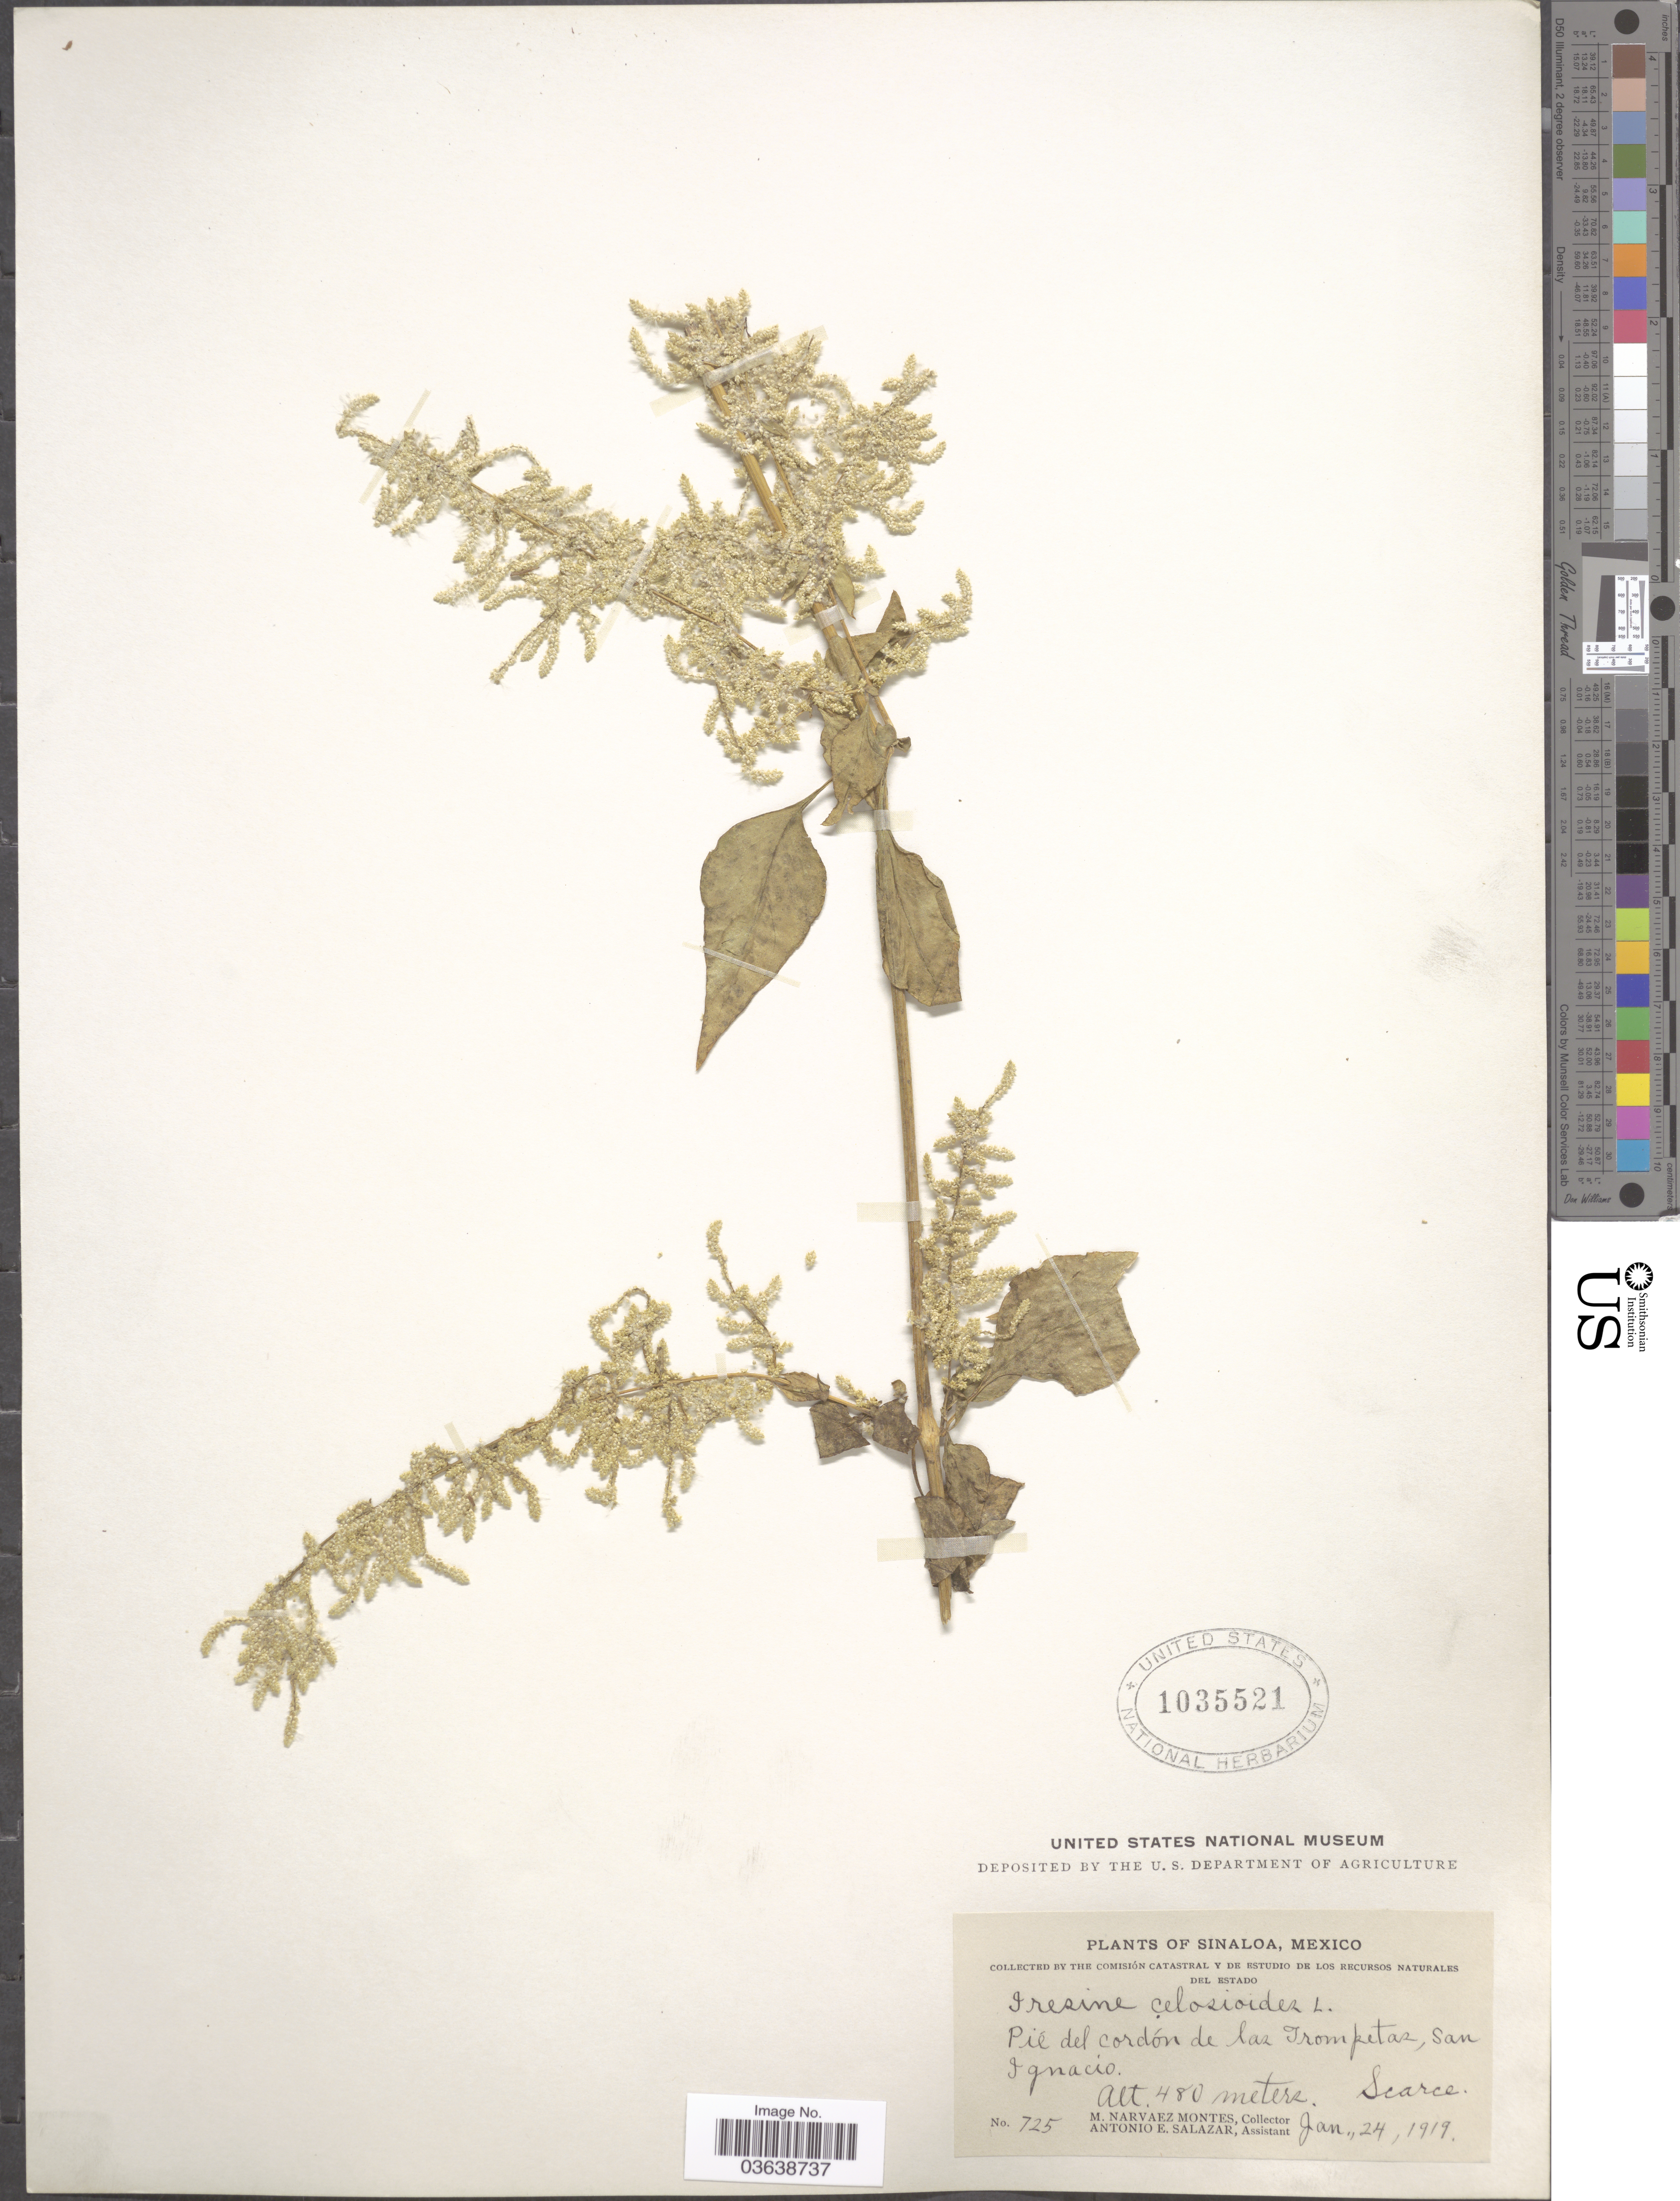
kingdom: Plantae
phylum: Tracheophyta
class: Magnoliopsida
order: Caryophyllales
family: Amaranthaceae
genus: Iresine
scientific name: Iresine celosia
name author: L.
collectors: M. Narvaez-Montes & A. E. Salazar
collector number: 725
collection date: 1919-01-24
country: Mexico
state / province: Sinaloa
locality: Pié del cordón de las Trompetas, San Ignacio.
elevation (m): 480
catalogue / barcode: US 1035521